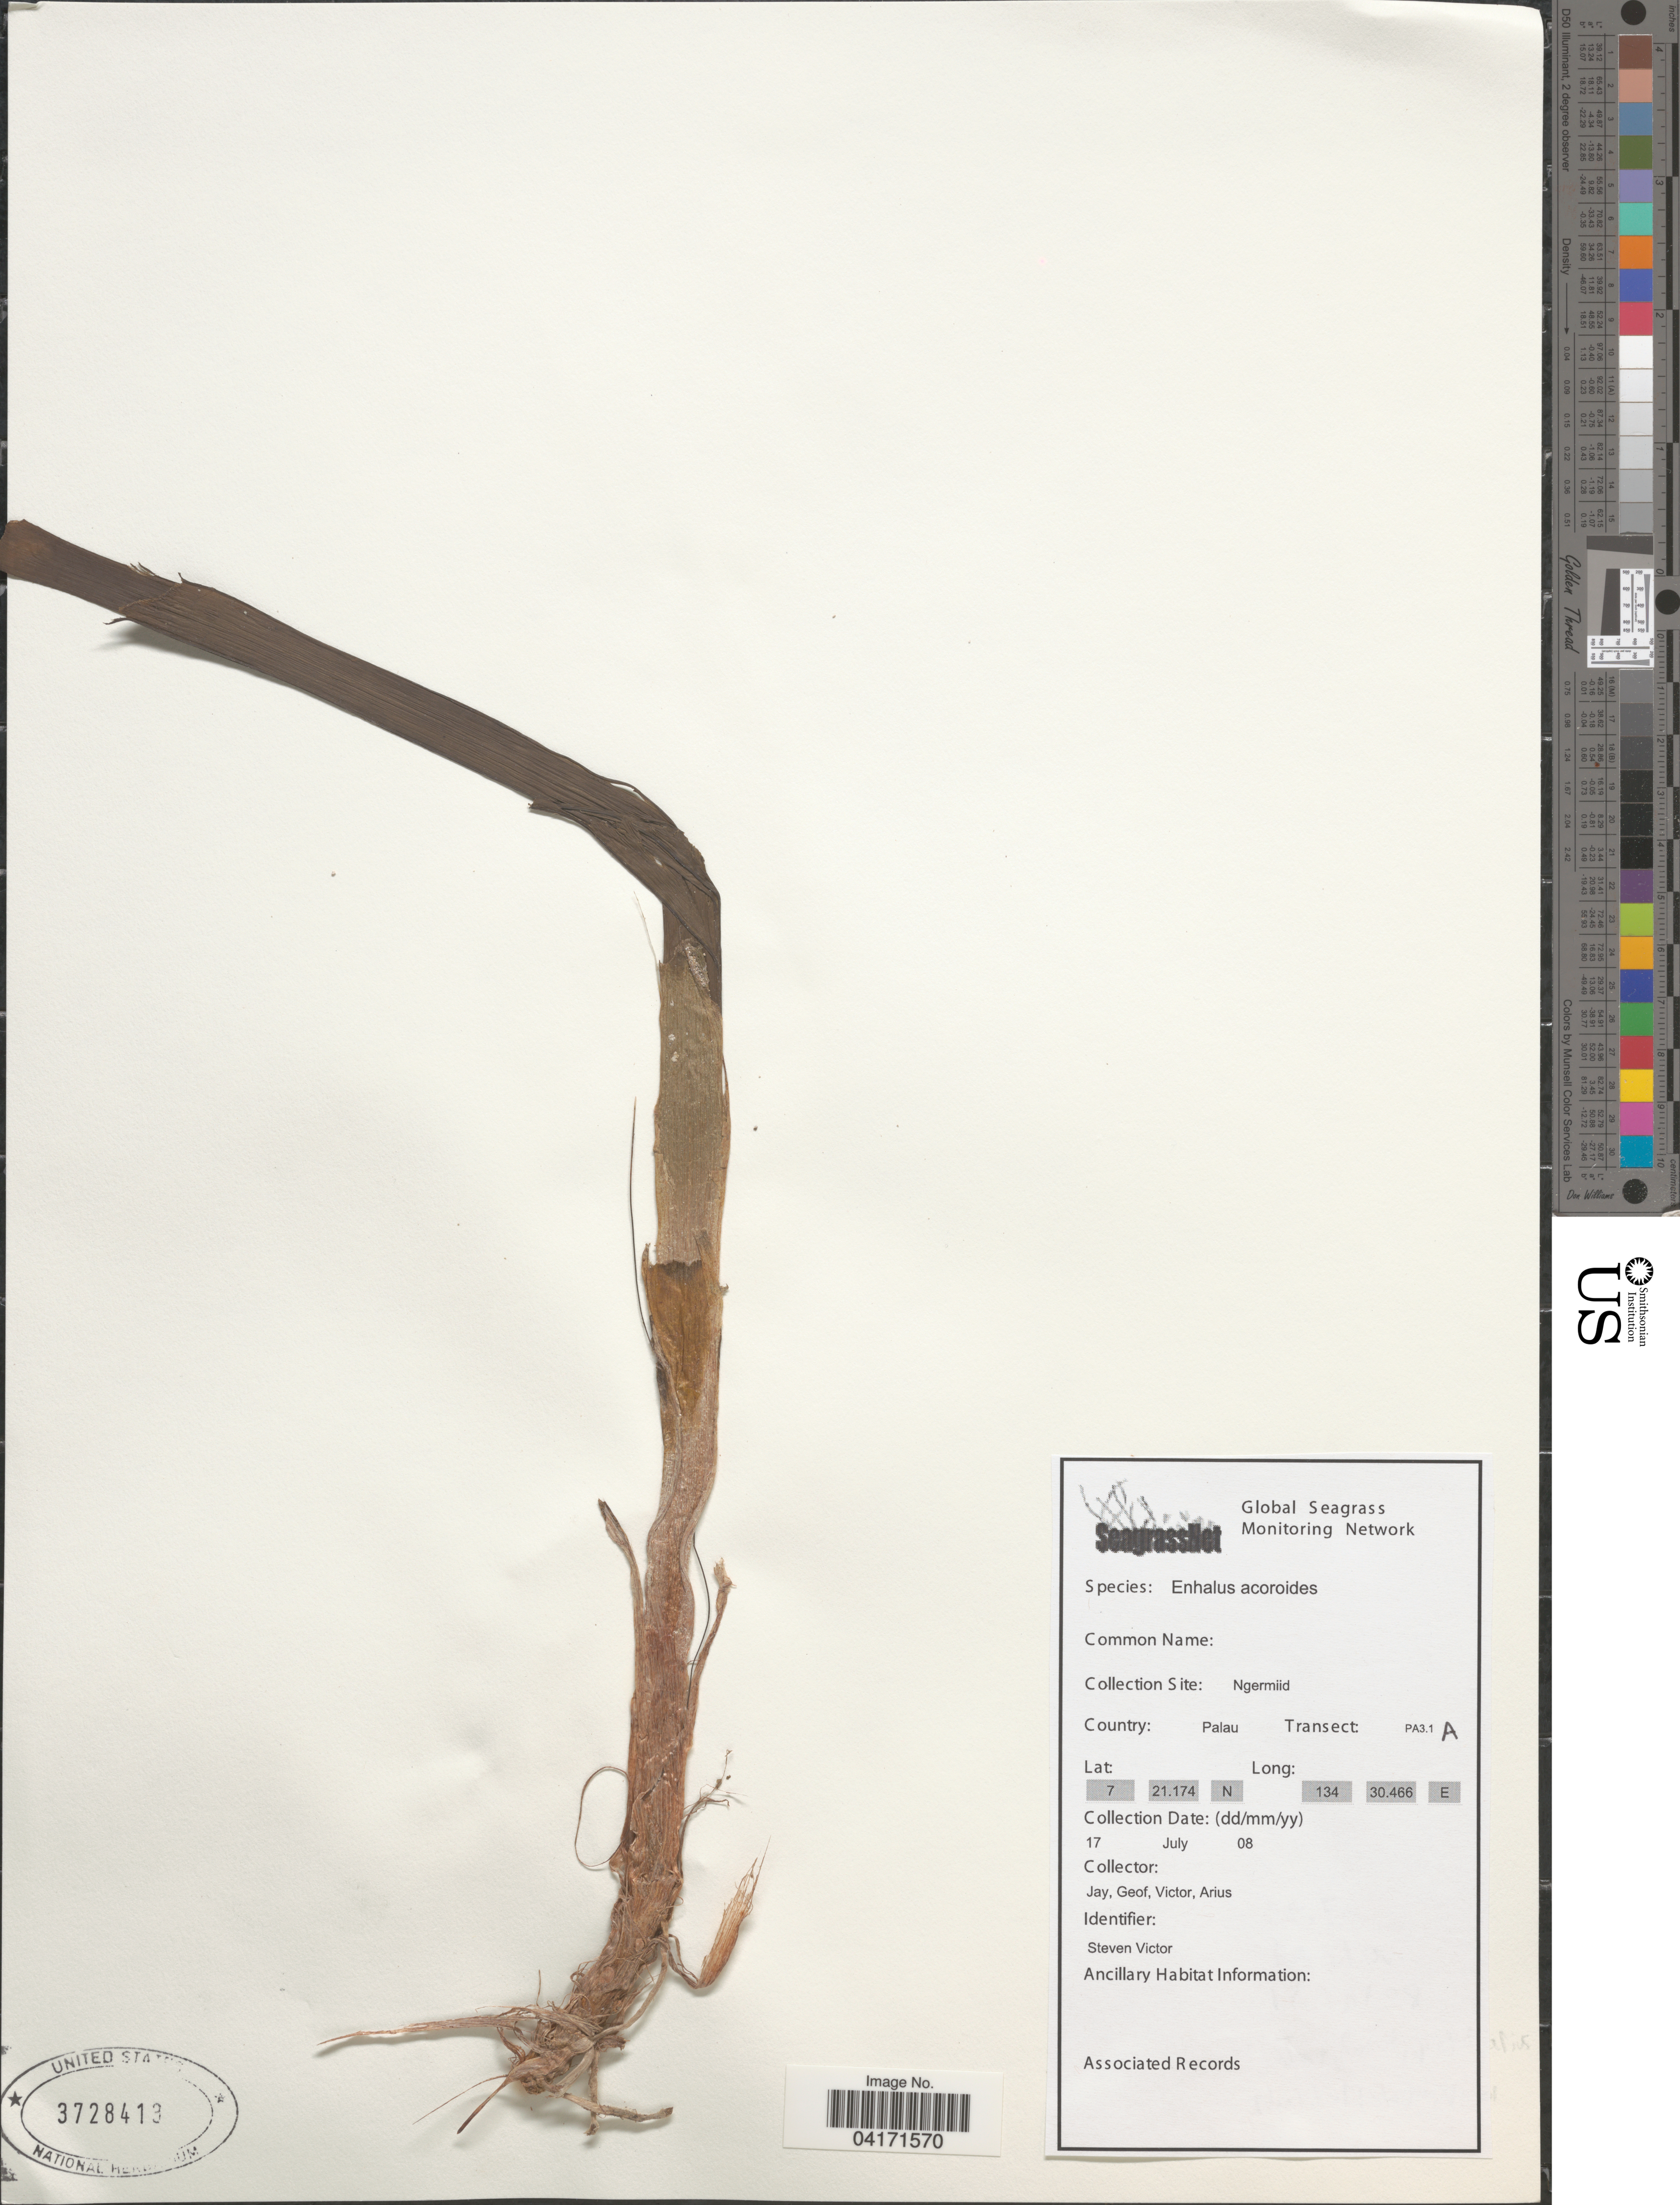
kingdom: Plantae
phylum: Tracheophyta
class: Liliopsida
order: Alismatales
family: Hydrocharitaceae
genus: Enhalus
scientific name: Enhalus acoroides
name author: (L. f.) Royle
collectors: Jay, Geof, Victor & Arius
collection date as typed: Transcribed d/m/y: 17/7/8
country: Palau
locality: Ngermiid. Palau. Transect: PA3.1 A.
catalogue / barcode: US 3728413